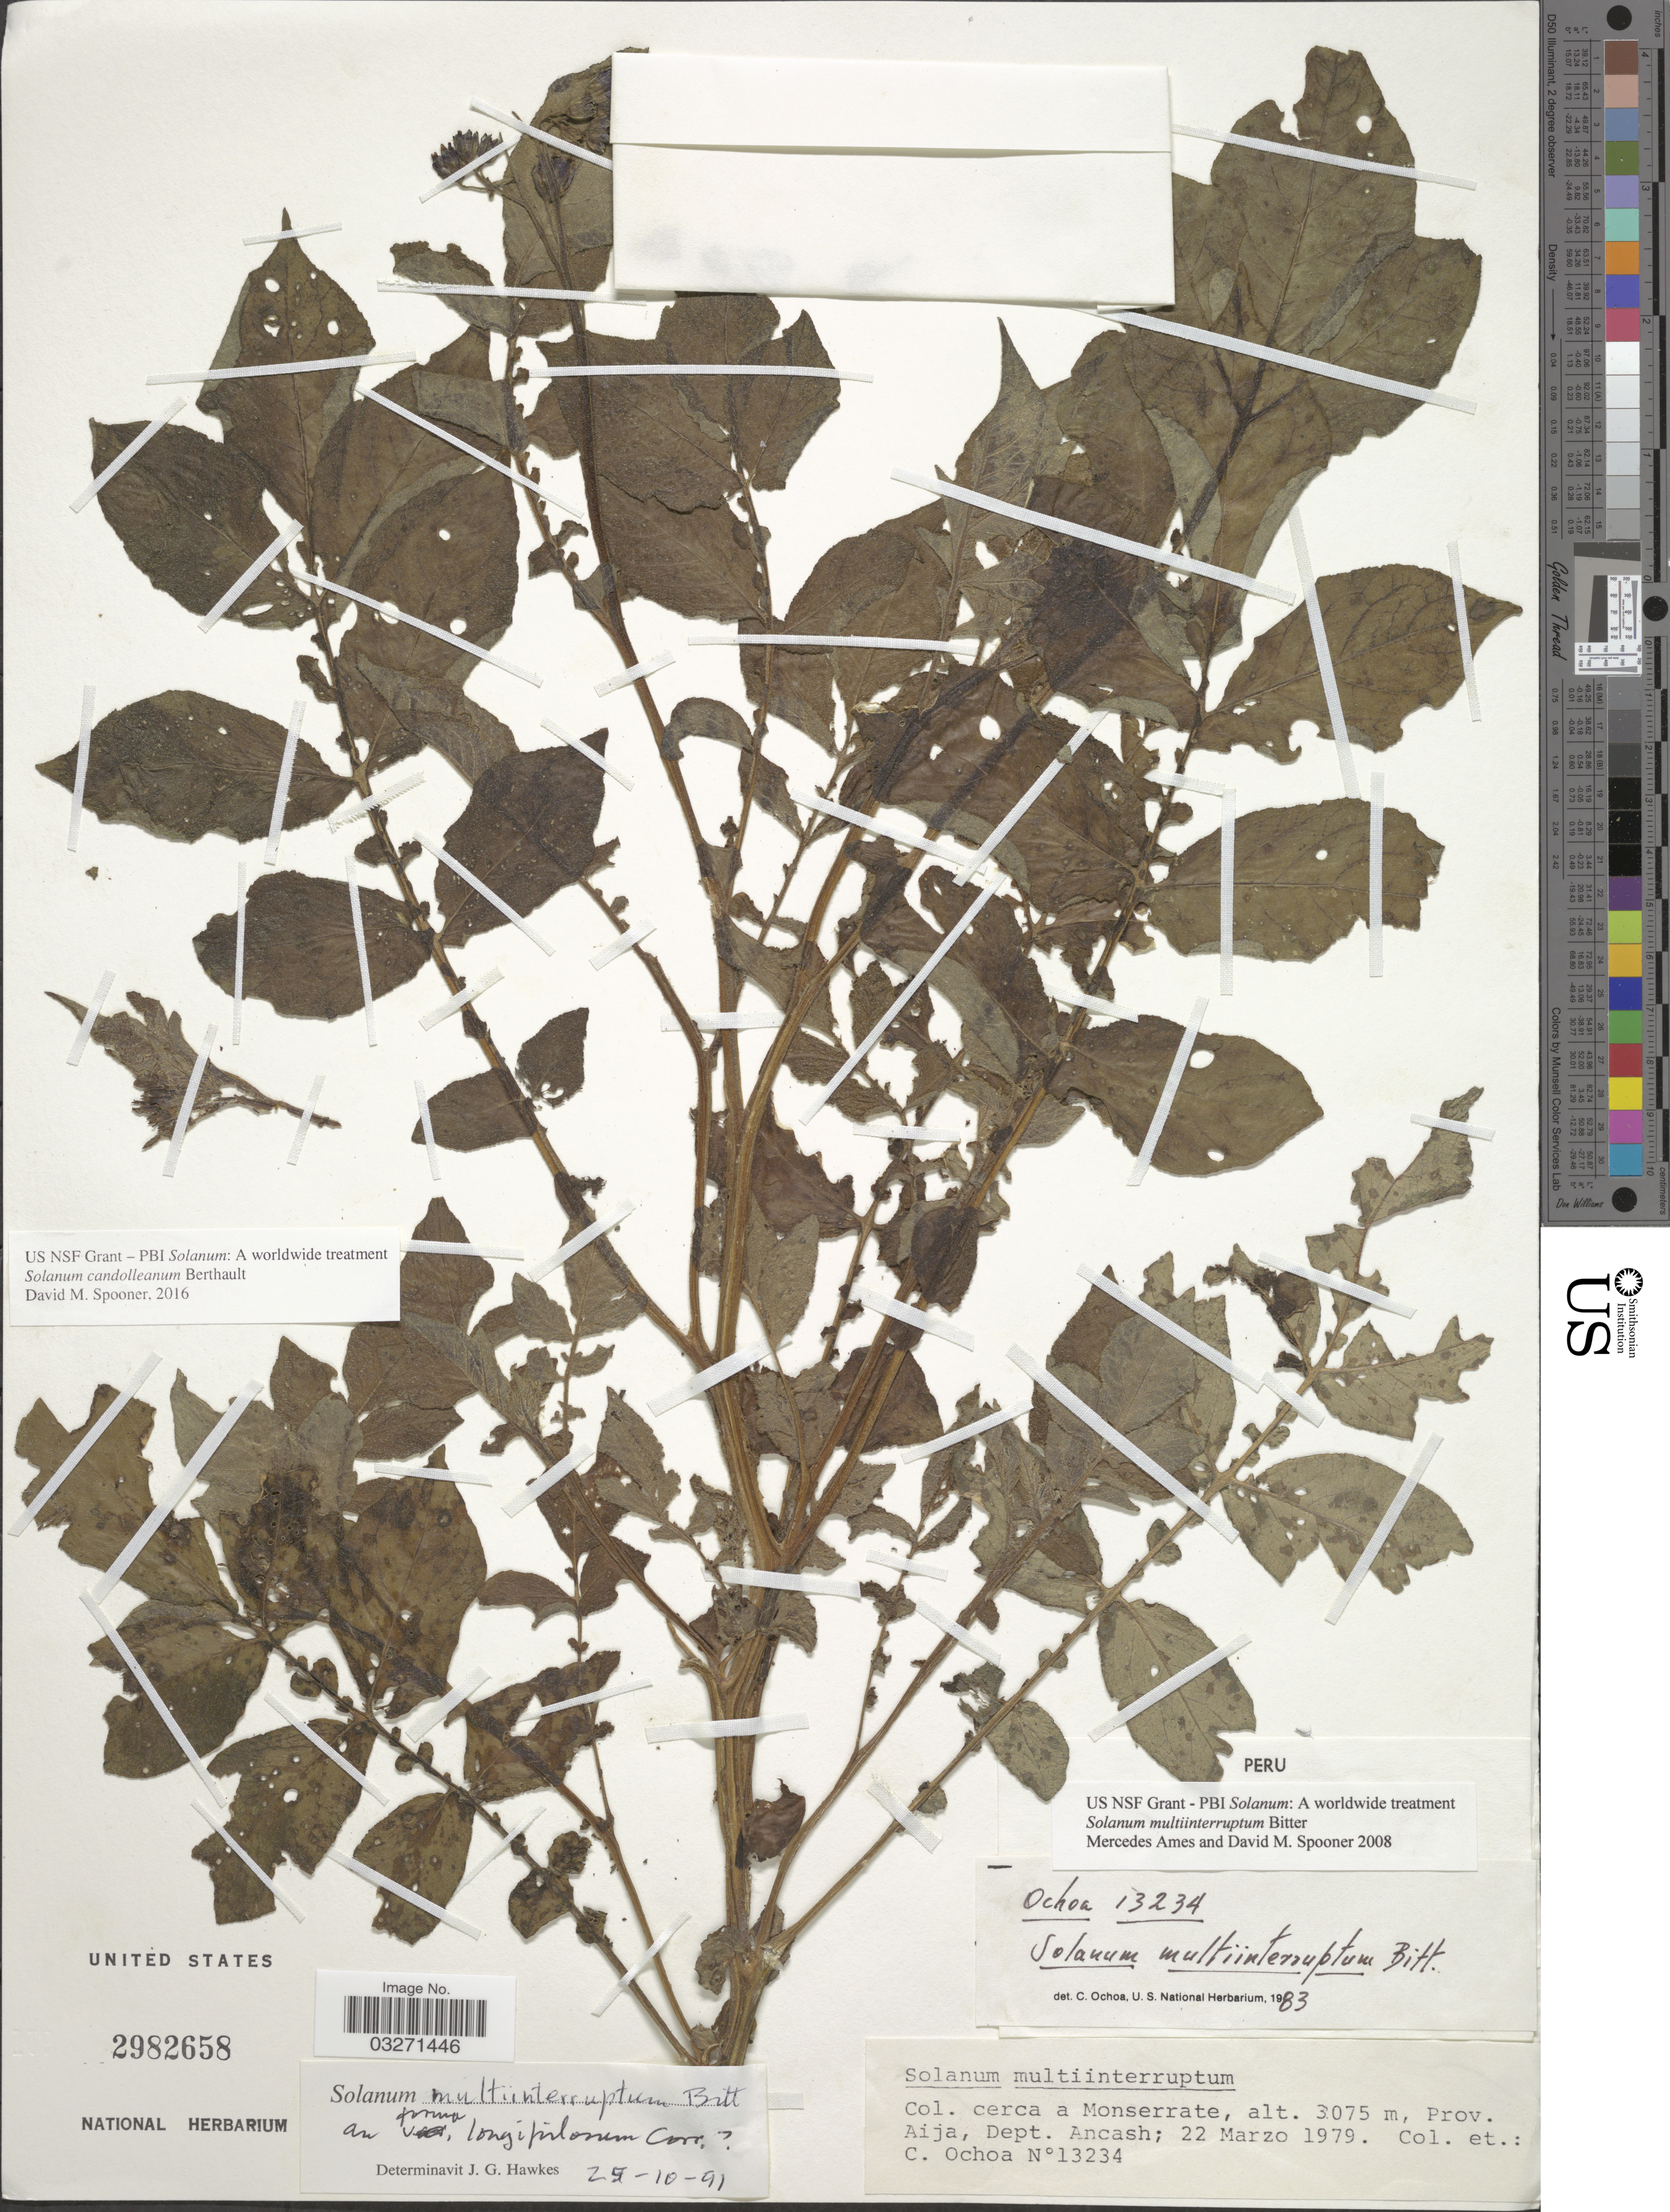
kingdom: Plantae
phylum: Tracheophyta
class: Magnoliopsida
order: Solanales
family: Solanaceae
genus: Solanum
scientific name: Solanum candolleanum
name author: Berthault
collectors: C. Ochoa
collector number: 13234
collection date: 1979-03-22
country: Peru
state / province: Ancash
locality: Col. cerca a Monserrate, Prov. Aija, Dept. Ancash.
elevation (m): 3075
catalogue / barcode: US 2982658